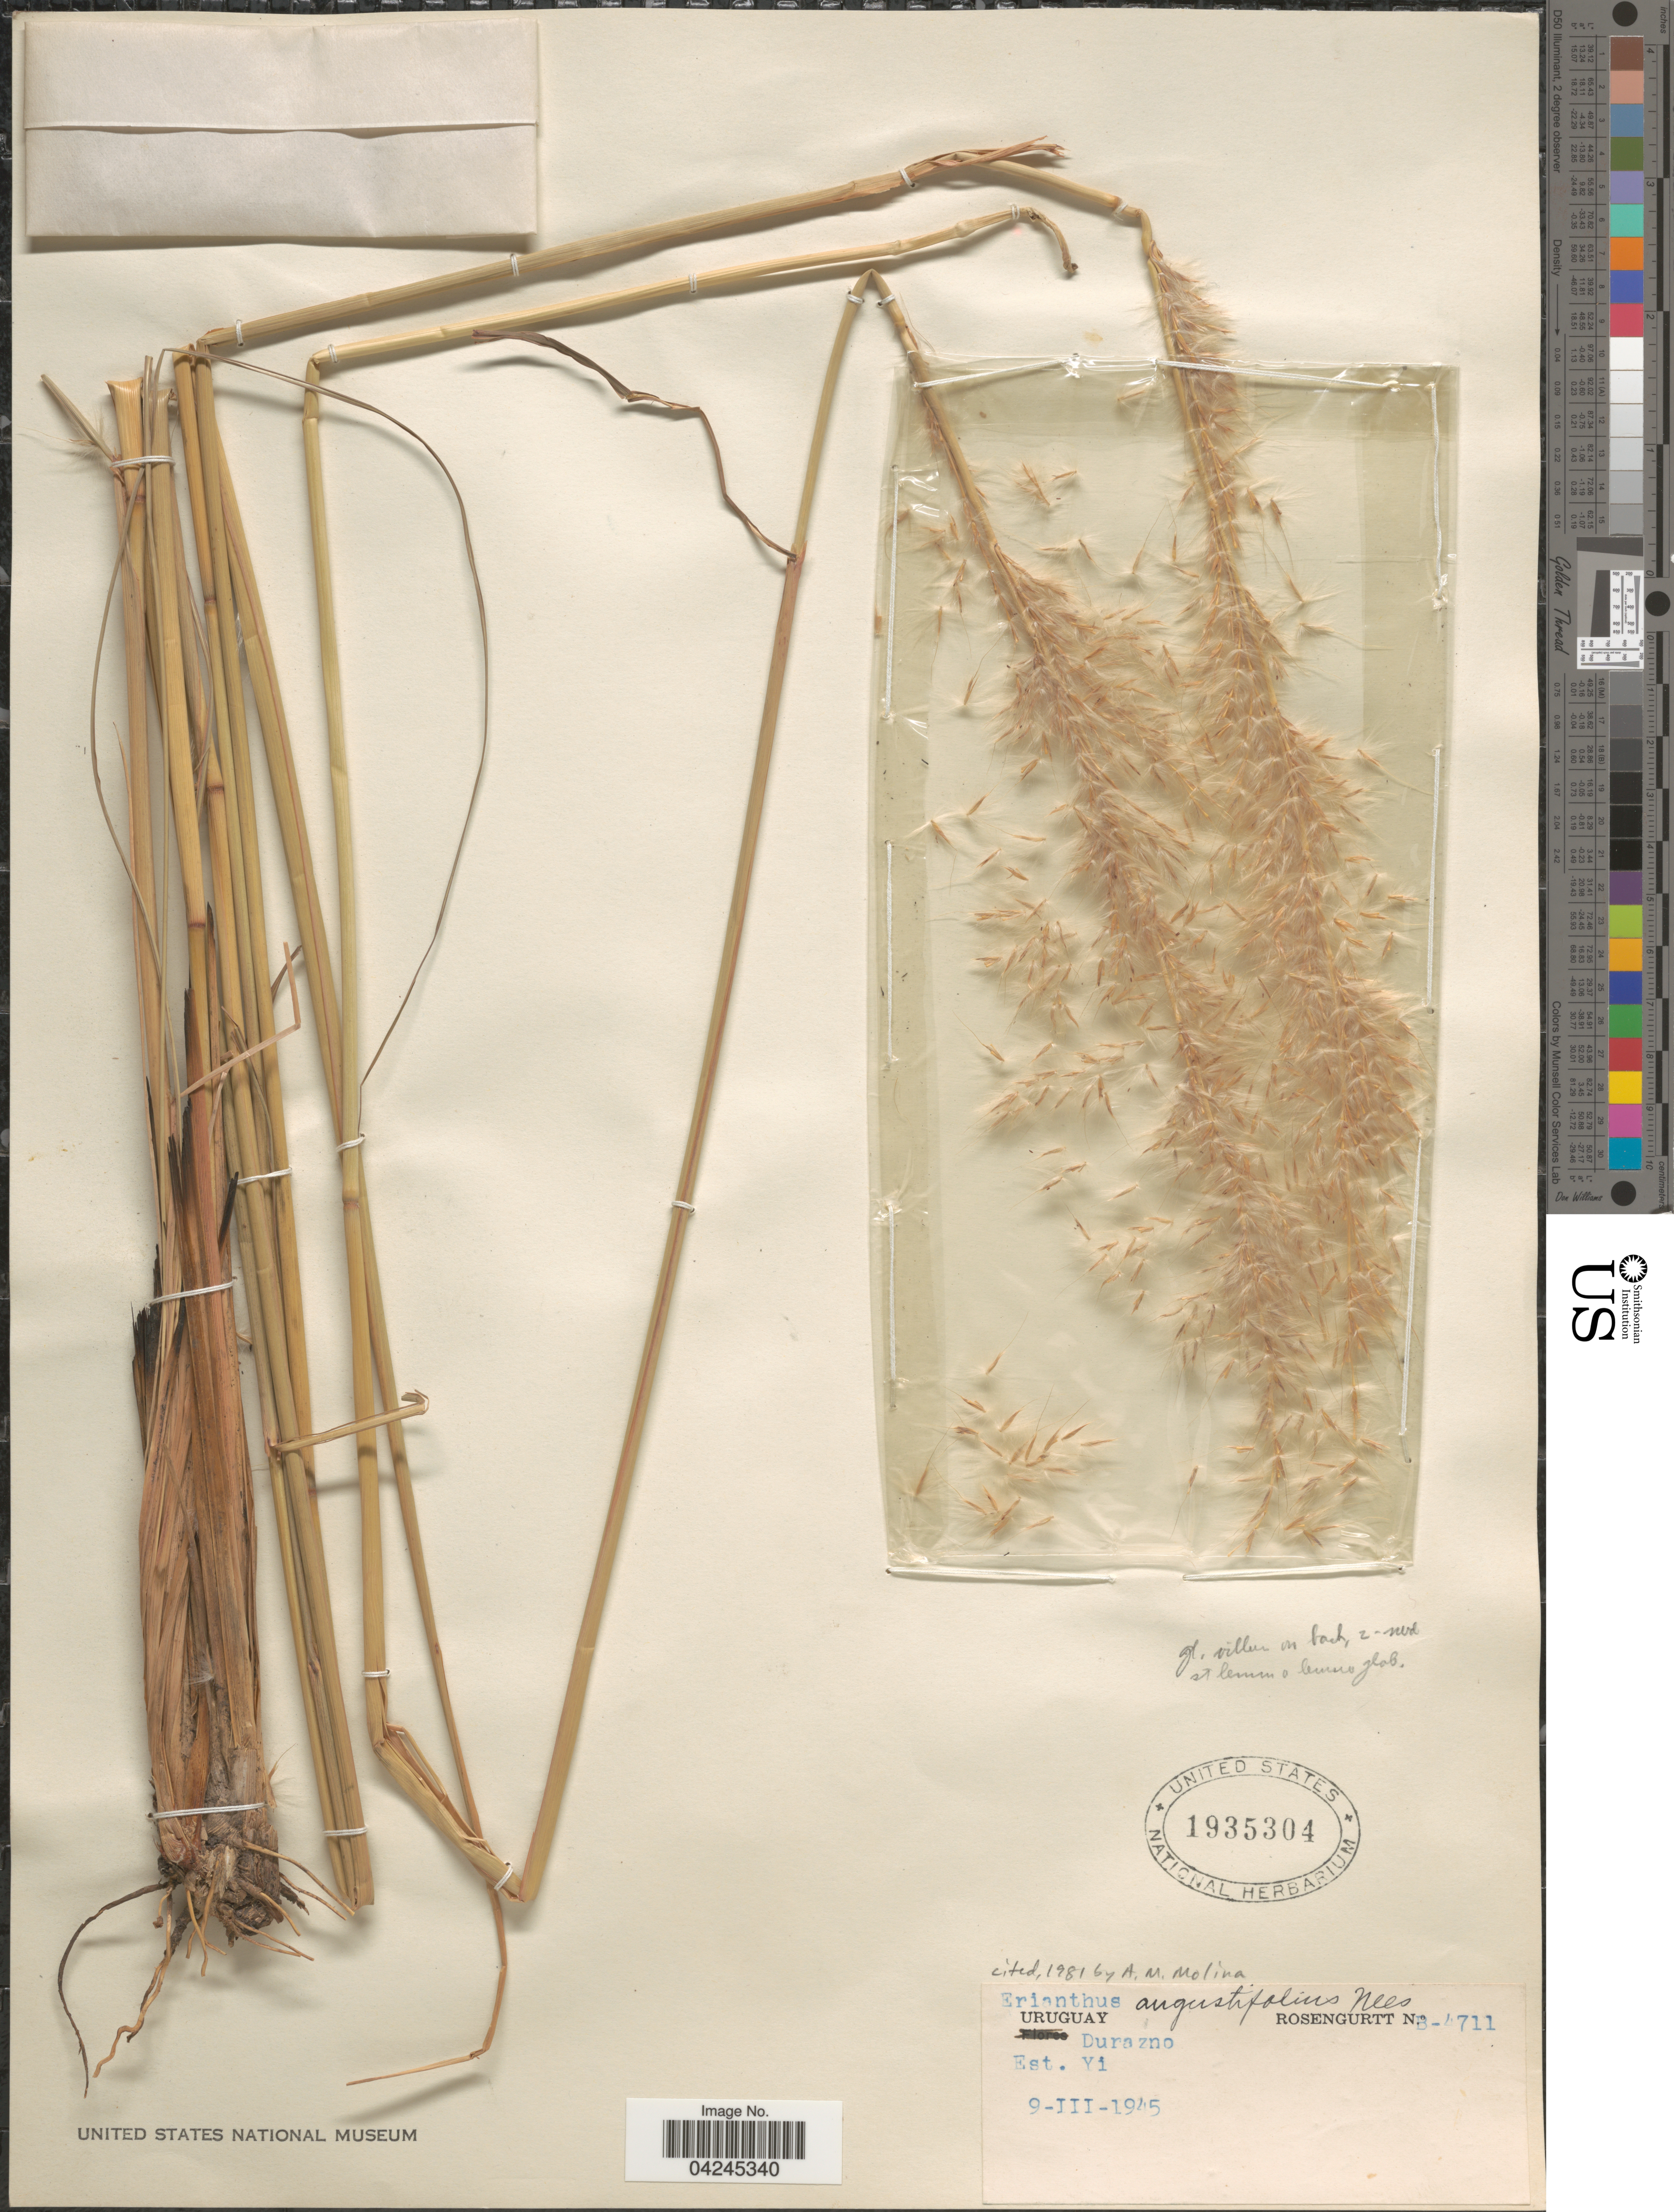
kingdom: Plantae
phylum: Tracheophyta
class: Liliopsida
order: Poales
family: Poaceae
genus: Erianthus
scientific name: Erianthus angustifolius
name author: Nees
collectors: Rosengurtt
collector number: B-4711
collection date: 1945-03-09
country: Uruguay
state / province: Durazno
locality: Est. Yi.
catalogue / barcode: US 1935304